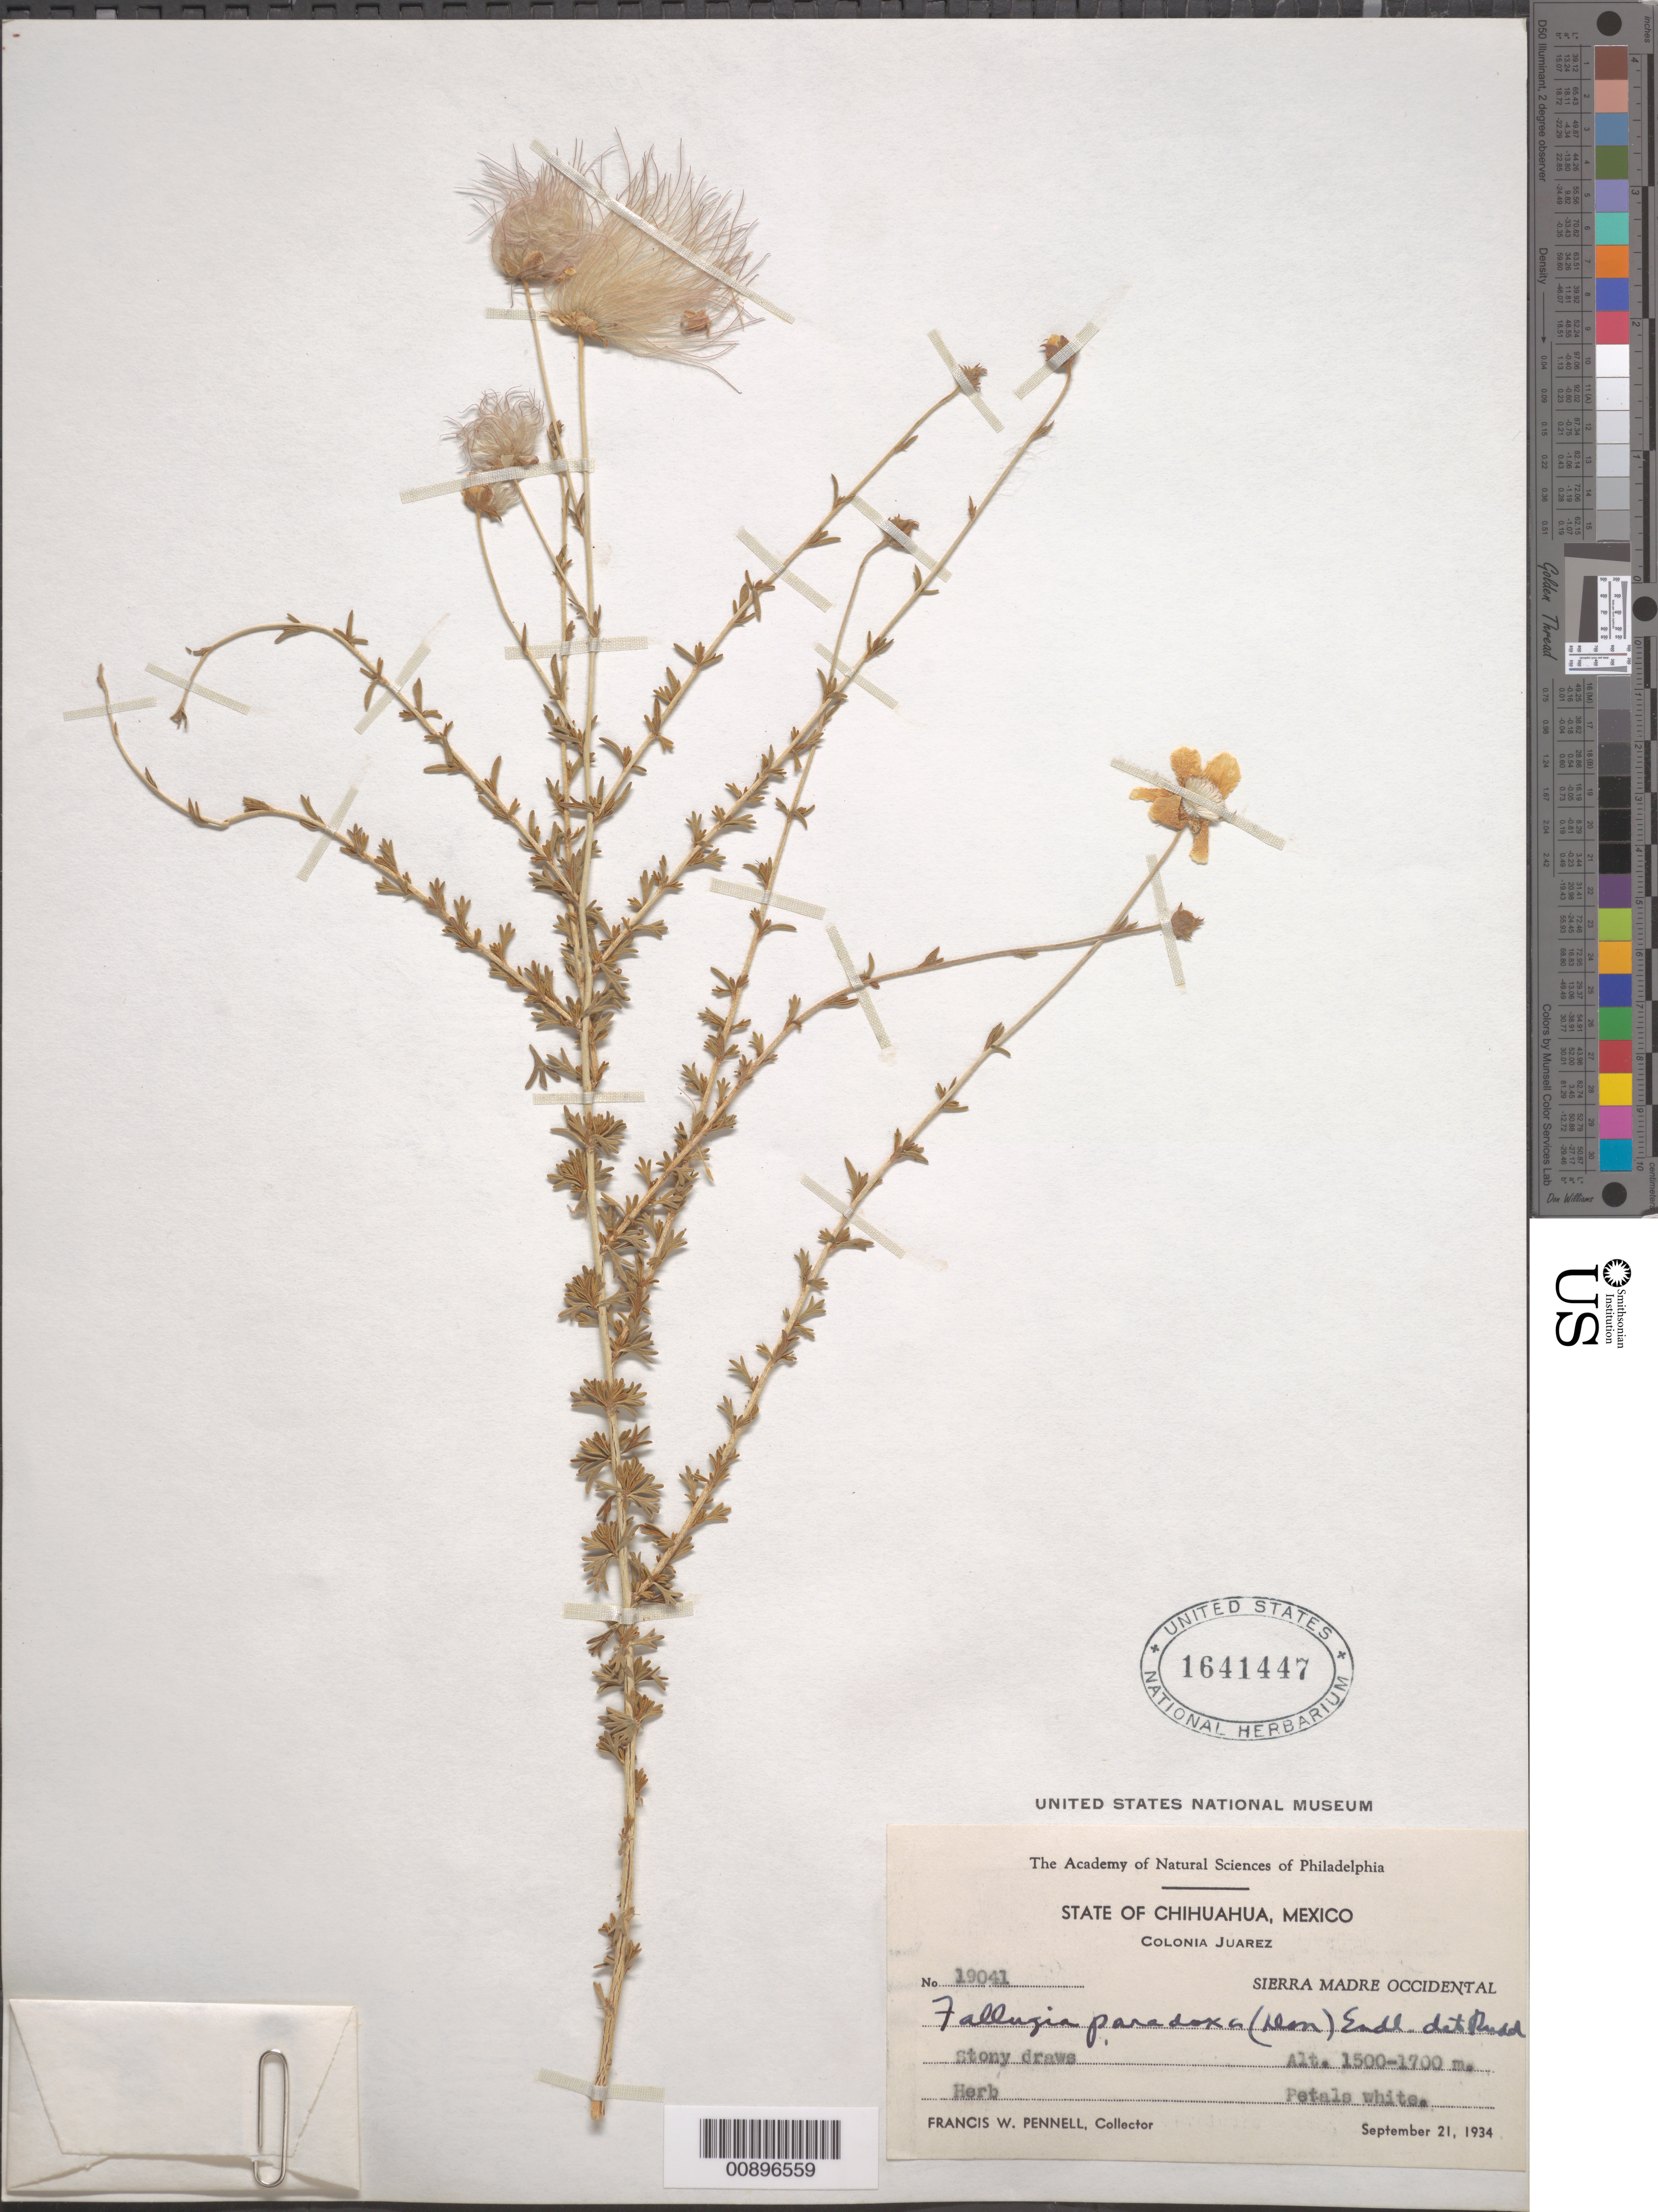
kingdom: Plantae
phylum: Tracheophyta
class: Magnoliopsida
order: Rosales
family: Rosaceae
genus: Fallugia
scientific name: Fallugia paradoxa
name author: (D. Don ex Tilloch & T. Taylor) Endl. ex Torr.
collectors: F. W. Pennell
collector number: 19041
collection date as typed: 21 Sep 1934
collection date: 1934-09-21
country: Mexico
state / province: Chihuahua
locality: Colonia Juárez. Sierra Madre Occidental, Chihuahua.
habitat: Stony draws.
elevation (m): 1700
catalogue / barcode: US 1641447